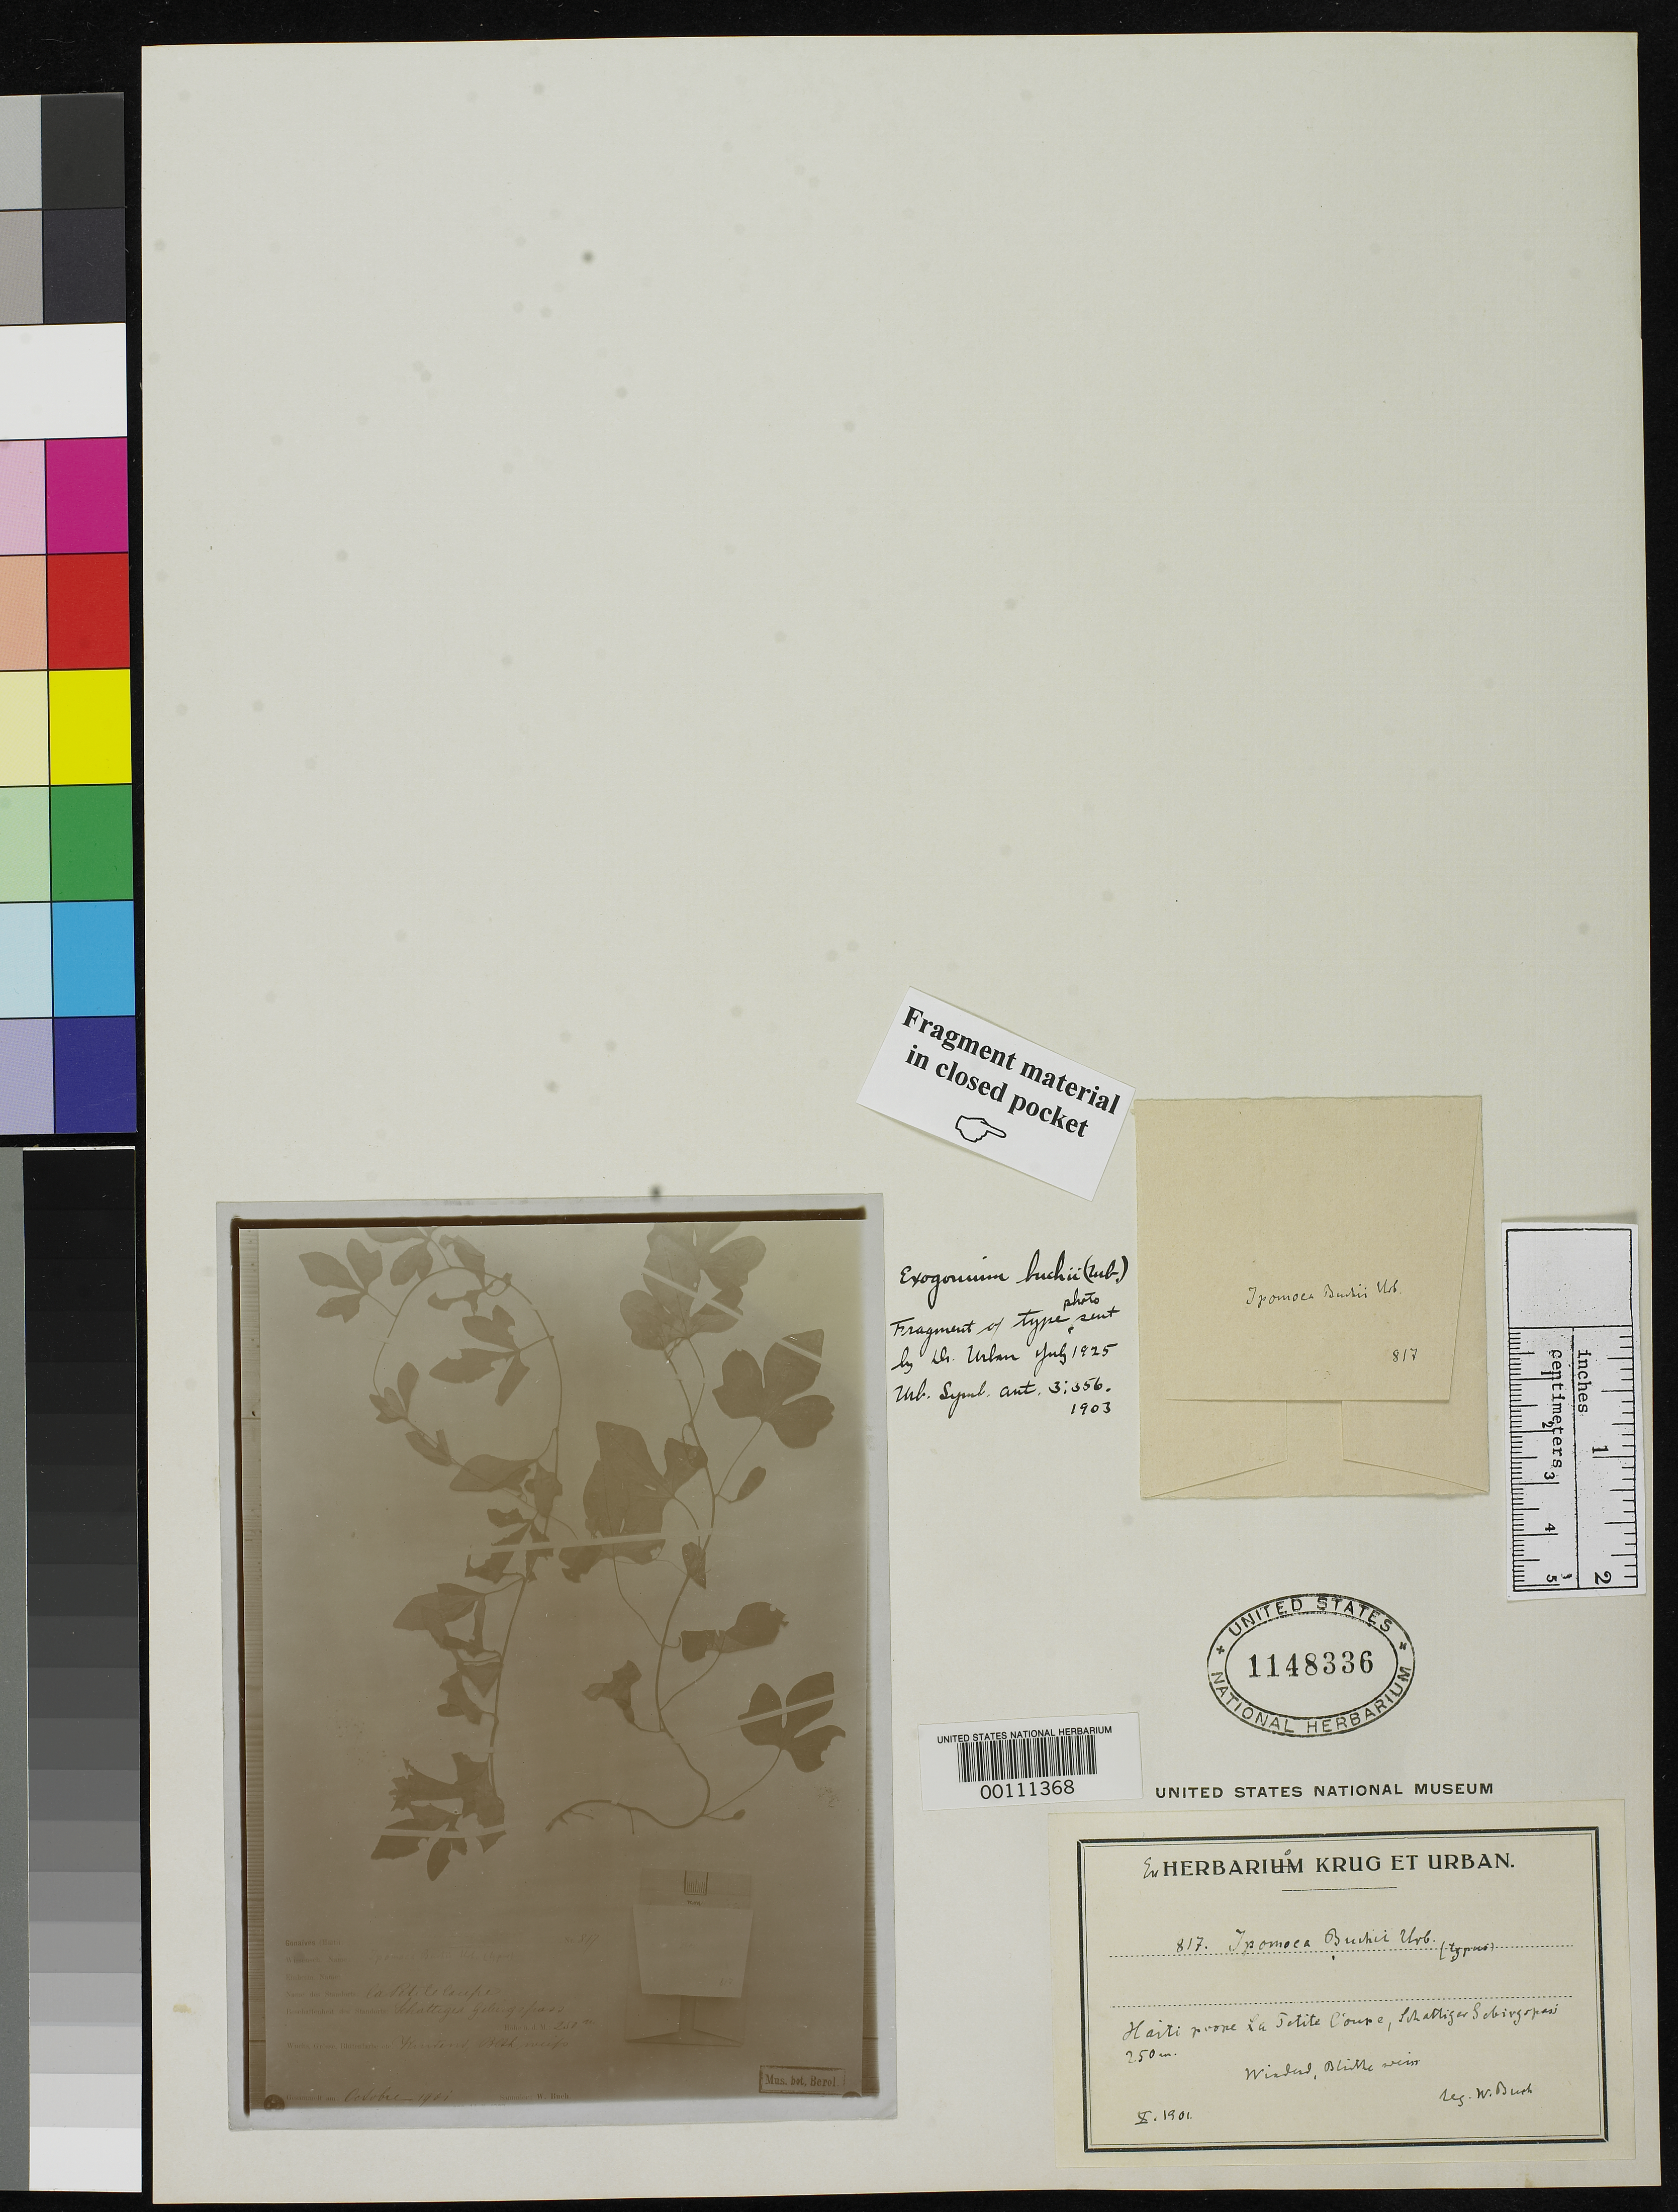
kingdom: Plantae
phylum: Tracheophyta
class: Magnoliopsida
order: Solanales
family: Convolvulaceae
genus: Ipomoea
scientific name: Ipomoea buchii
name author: Urb.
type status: Isotype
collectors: W. Buch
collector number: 817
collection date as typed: Oct 1901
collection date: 1901-10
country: Haiti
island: Hispaniola Island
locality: Petite Coupe.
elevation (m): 250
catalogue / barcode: US 1148336